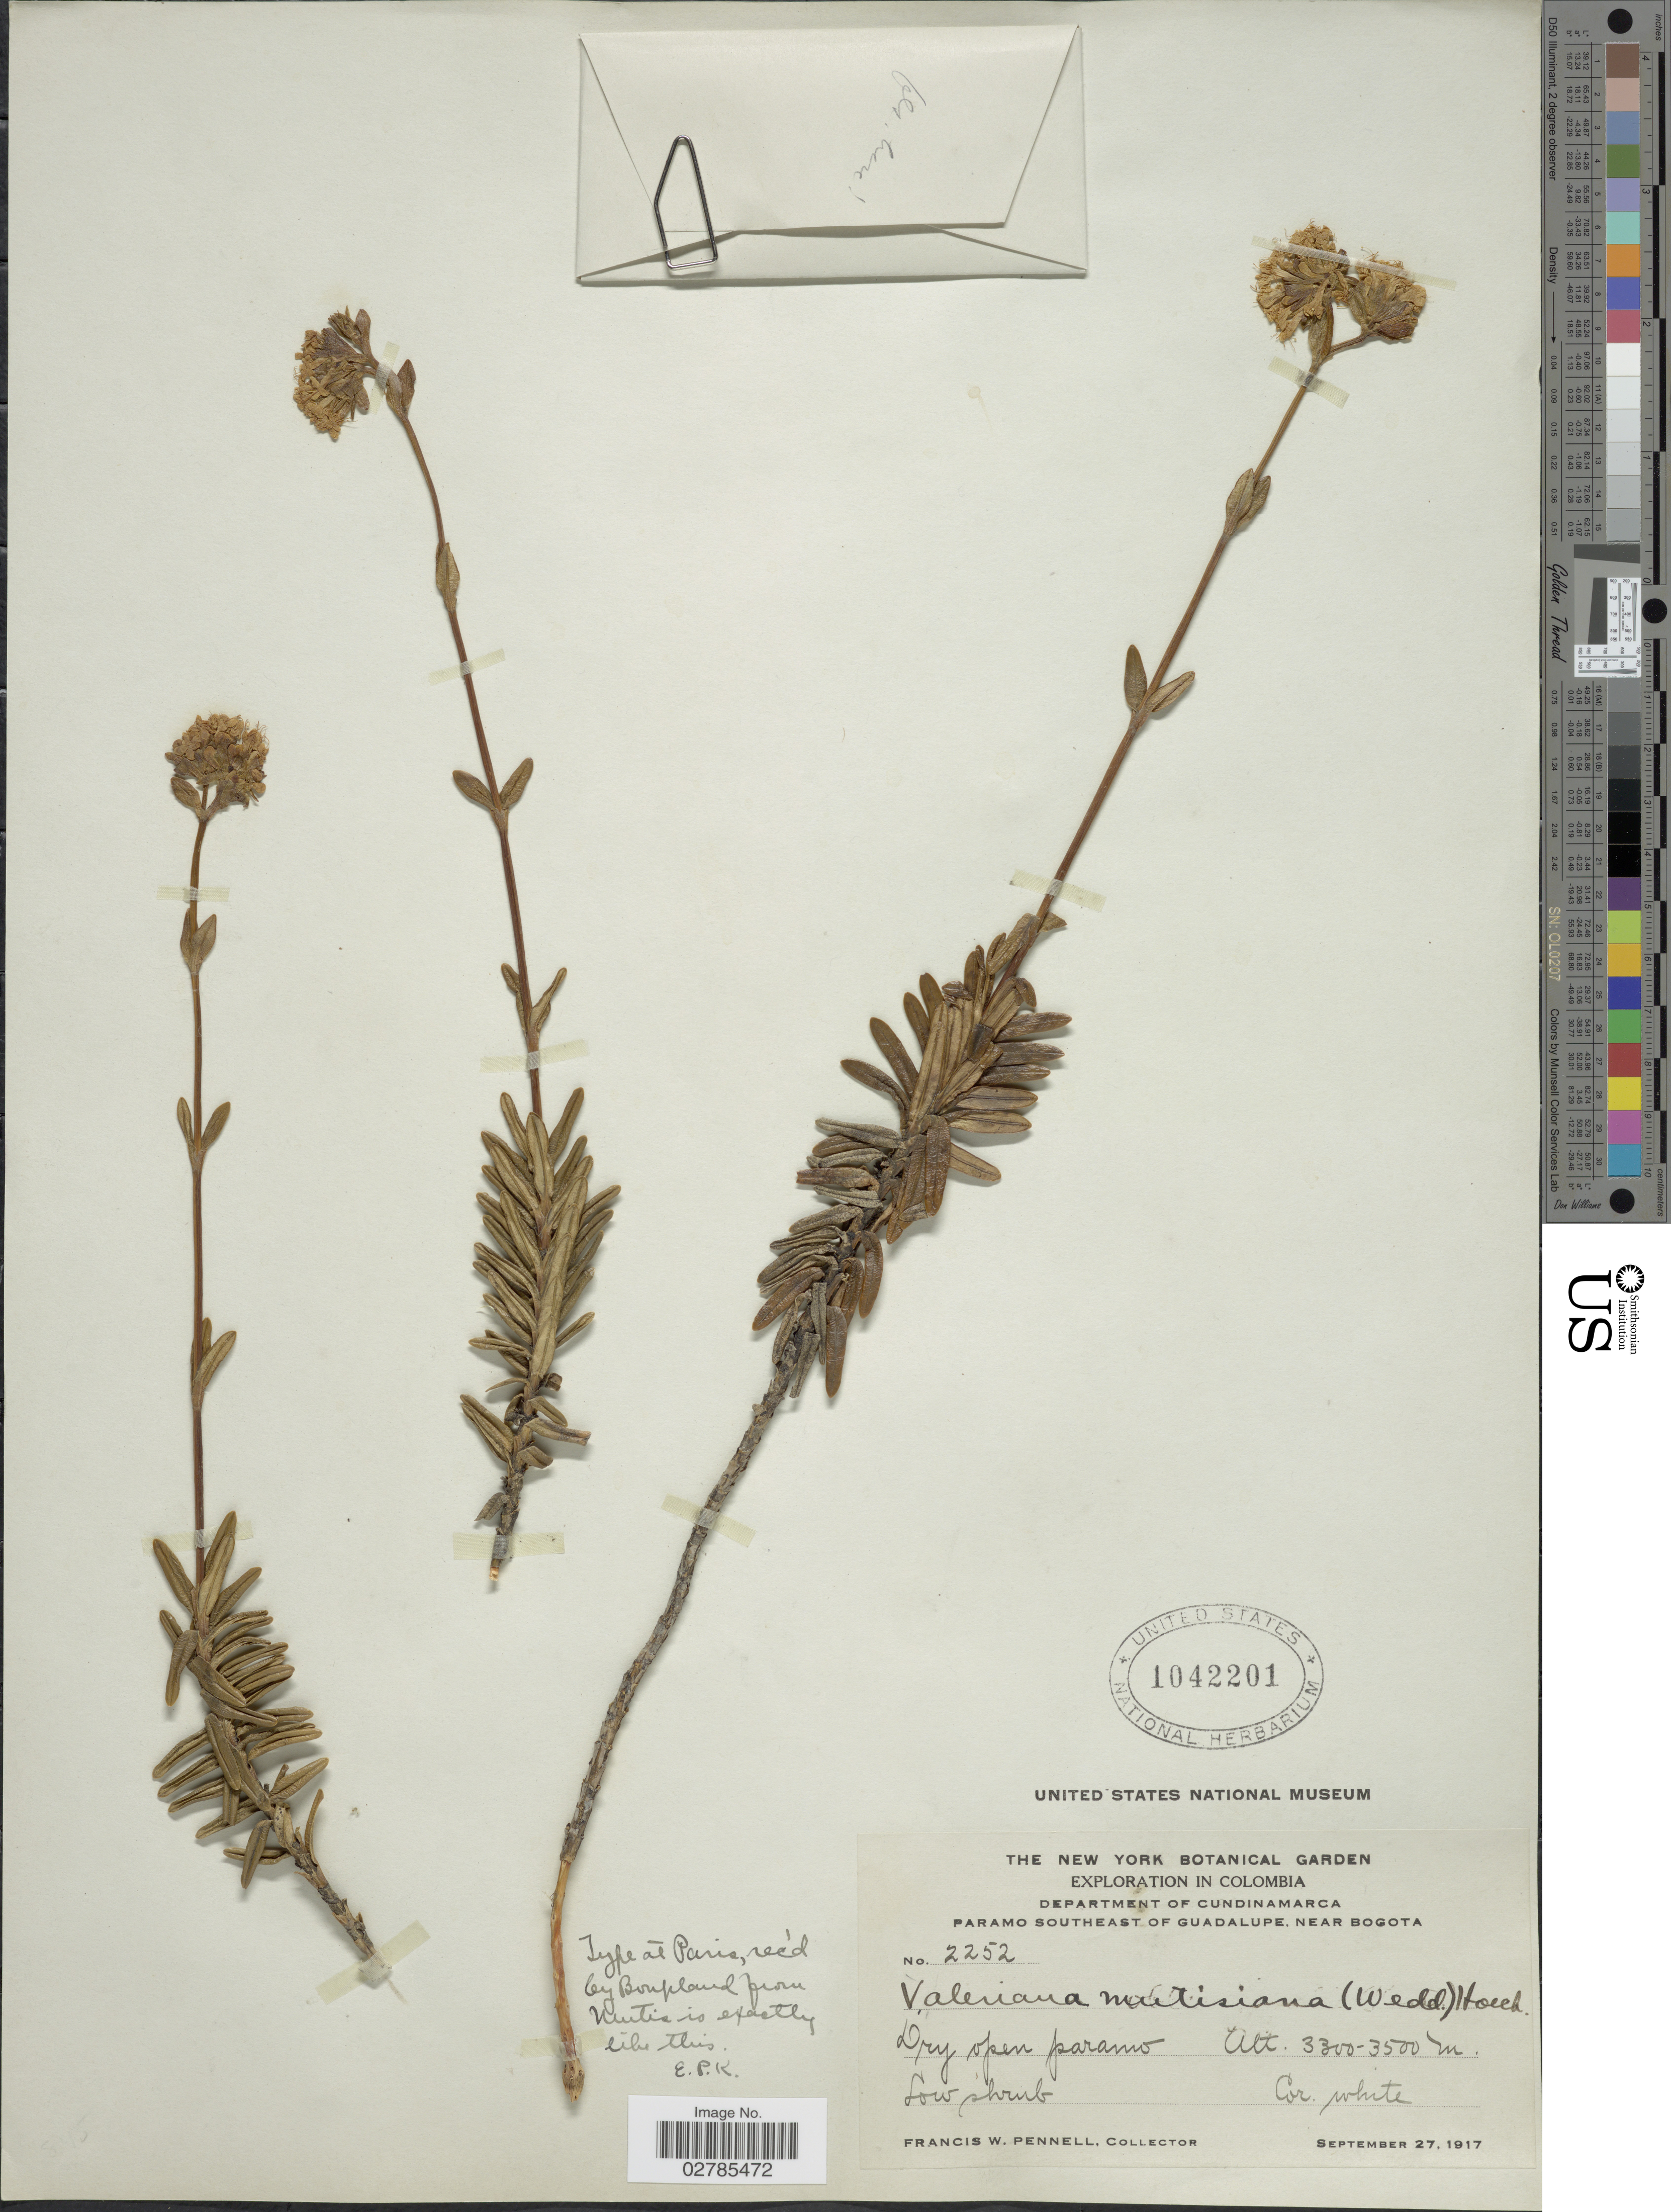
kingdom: Plantae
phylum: Tracheophyta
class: Magnoliopsida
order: Dipsacales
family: Caprifoliaceae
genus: Valeriana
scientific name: Valeriana triphylla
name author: Kunth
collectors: F. W. Pennell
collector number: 2252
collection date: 1917-09-27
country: Colombia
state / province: Cundinamarca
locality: Department of Cundinamarca. Paramo southeast of Guadalupe, near Bogota.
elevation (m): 3300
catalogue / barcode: US 1042201